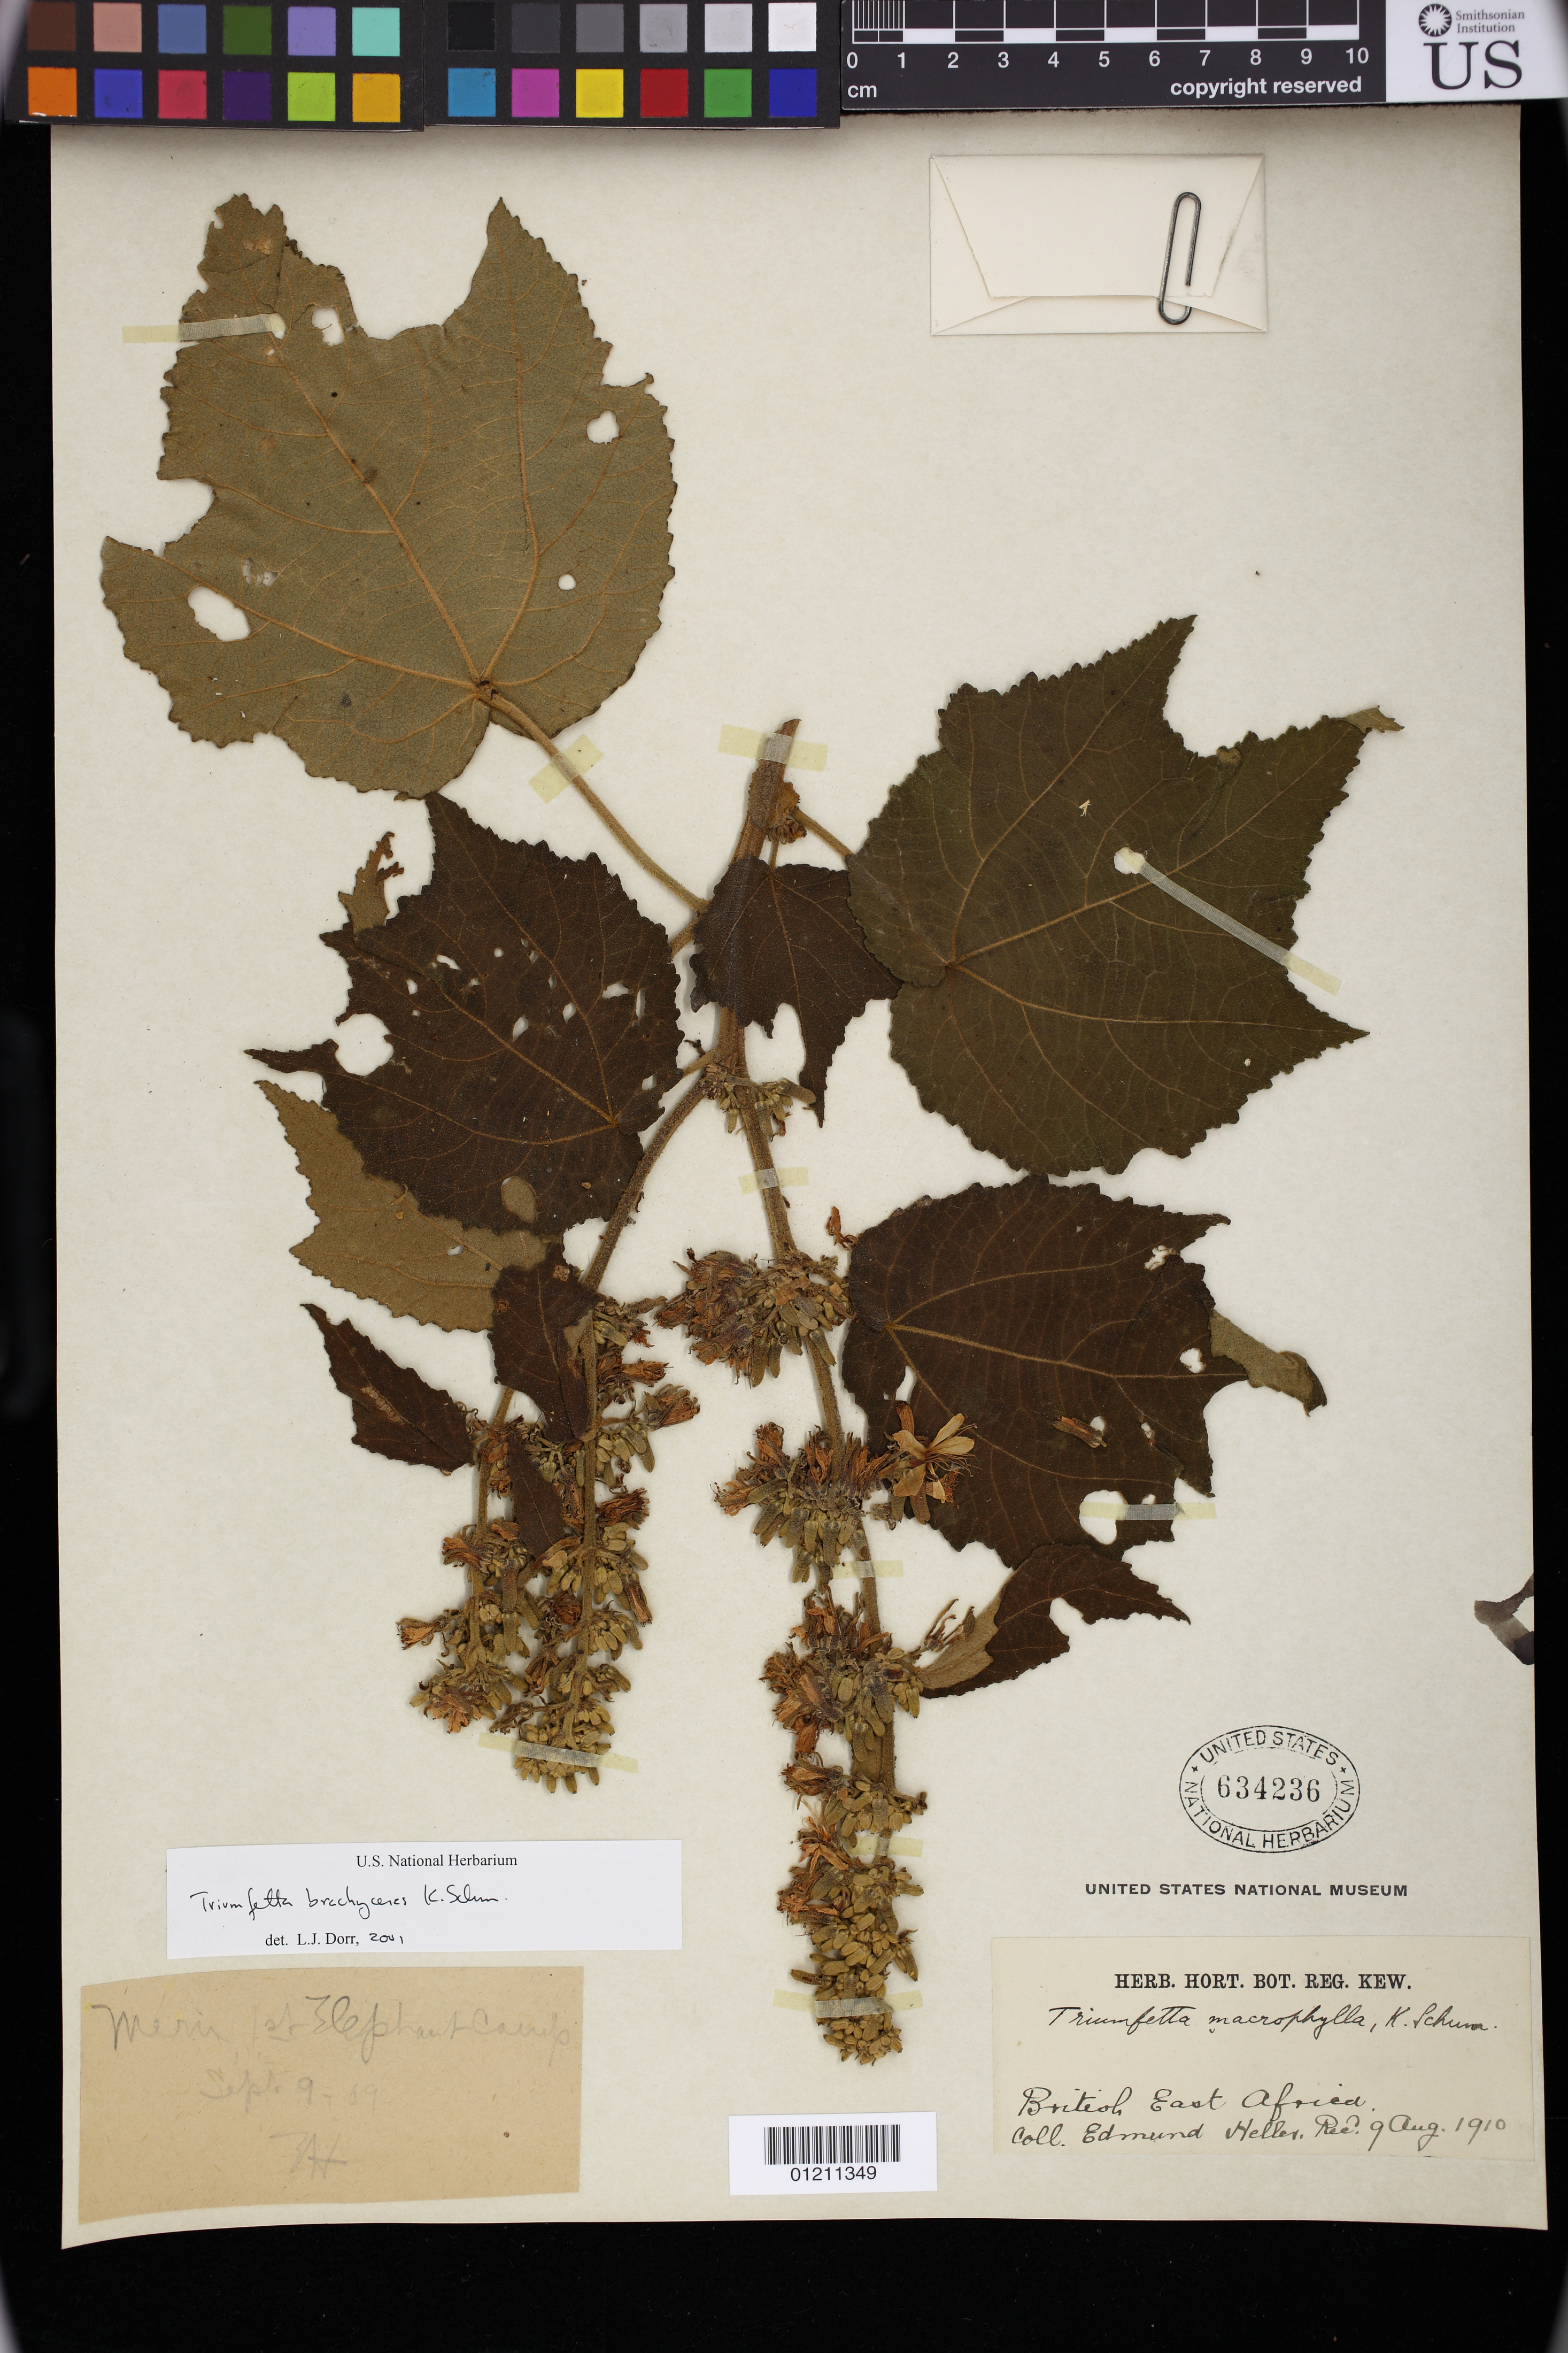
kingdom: Plantae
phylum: Tracheophyta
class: Magnoliopsida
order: Malvales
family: Malvaceae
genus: Triumfetta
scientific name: Triumfetta brachyceras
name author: K. Schum.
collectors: E. Heller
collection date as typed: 08 Sep 1910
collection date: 1910-09-08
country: Kenya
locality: British East Africa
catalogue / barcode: US 634236